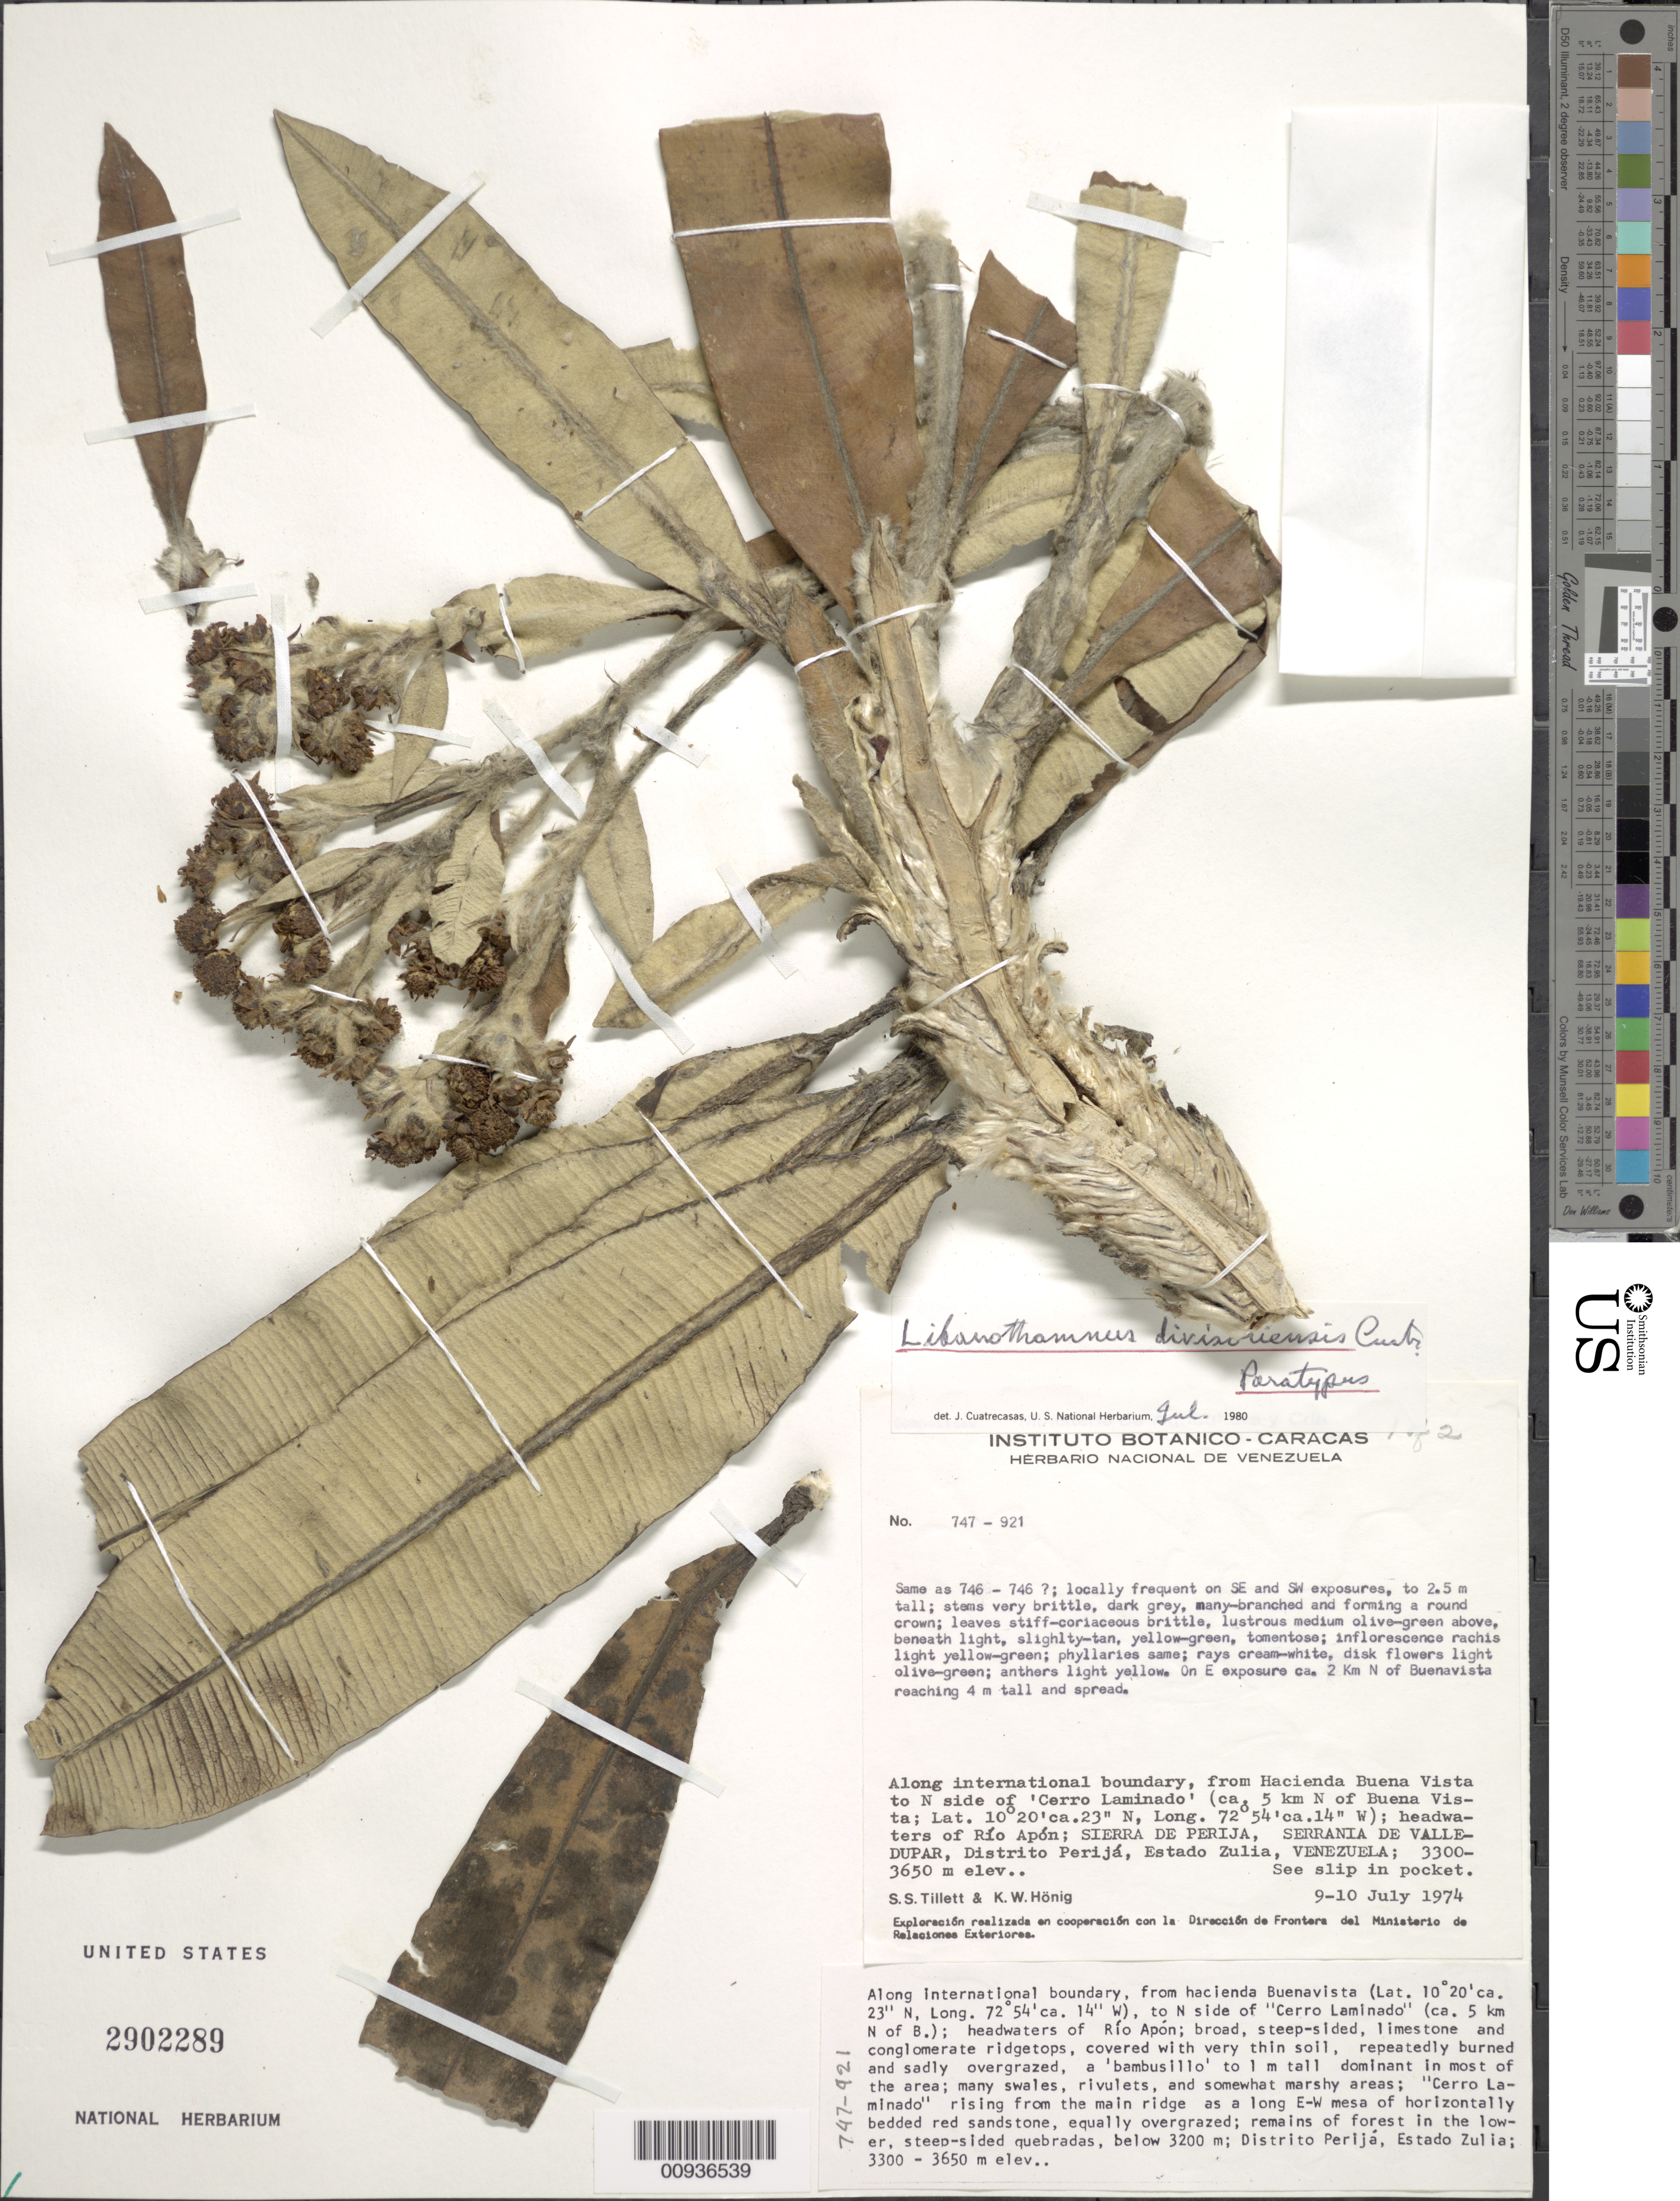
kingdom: Plantae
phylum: Tracheophyta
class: Magnoliopsida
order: Asterales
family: Asteraceae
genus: Libanothamnus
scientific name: Libanothamnus divisoriensis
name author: Cuatrec.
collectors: S. S. Tillett & K. Hönig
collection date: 1974-07-09/1974-07-10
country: Venezuela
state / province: Zulia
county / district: Machiques de Perijá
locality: Along the international boundary, from hacienda Buenavista to N side of Cerro Laminado (ca. 5 km N of B.); headwaters of Río Apón.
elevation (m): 3300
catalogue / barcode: US 2902289